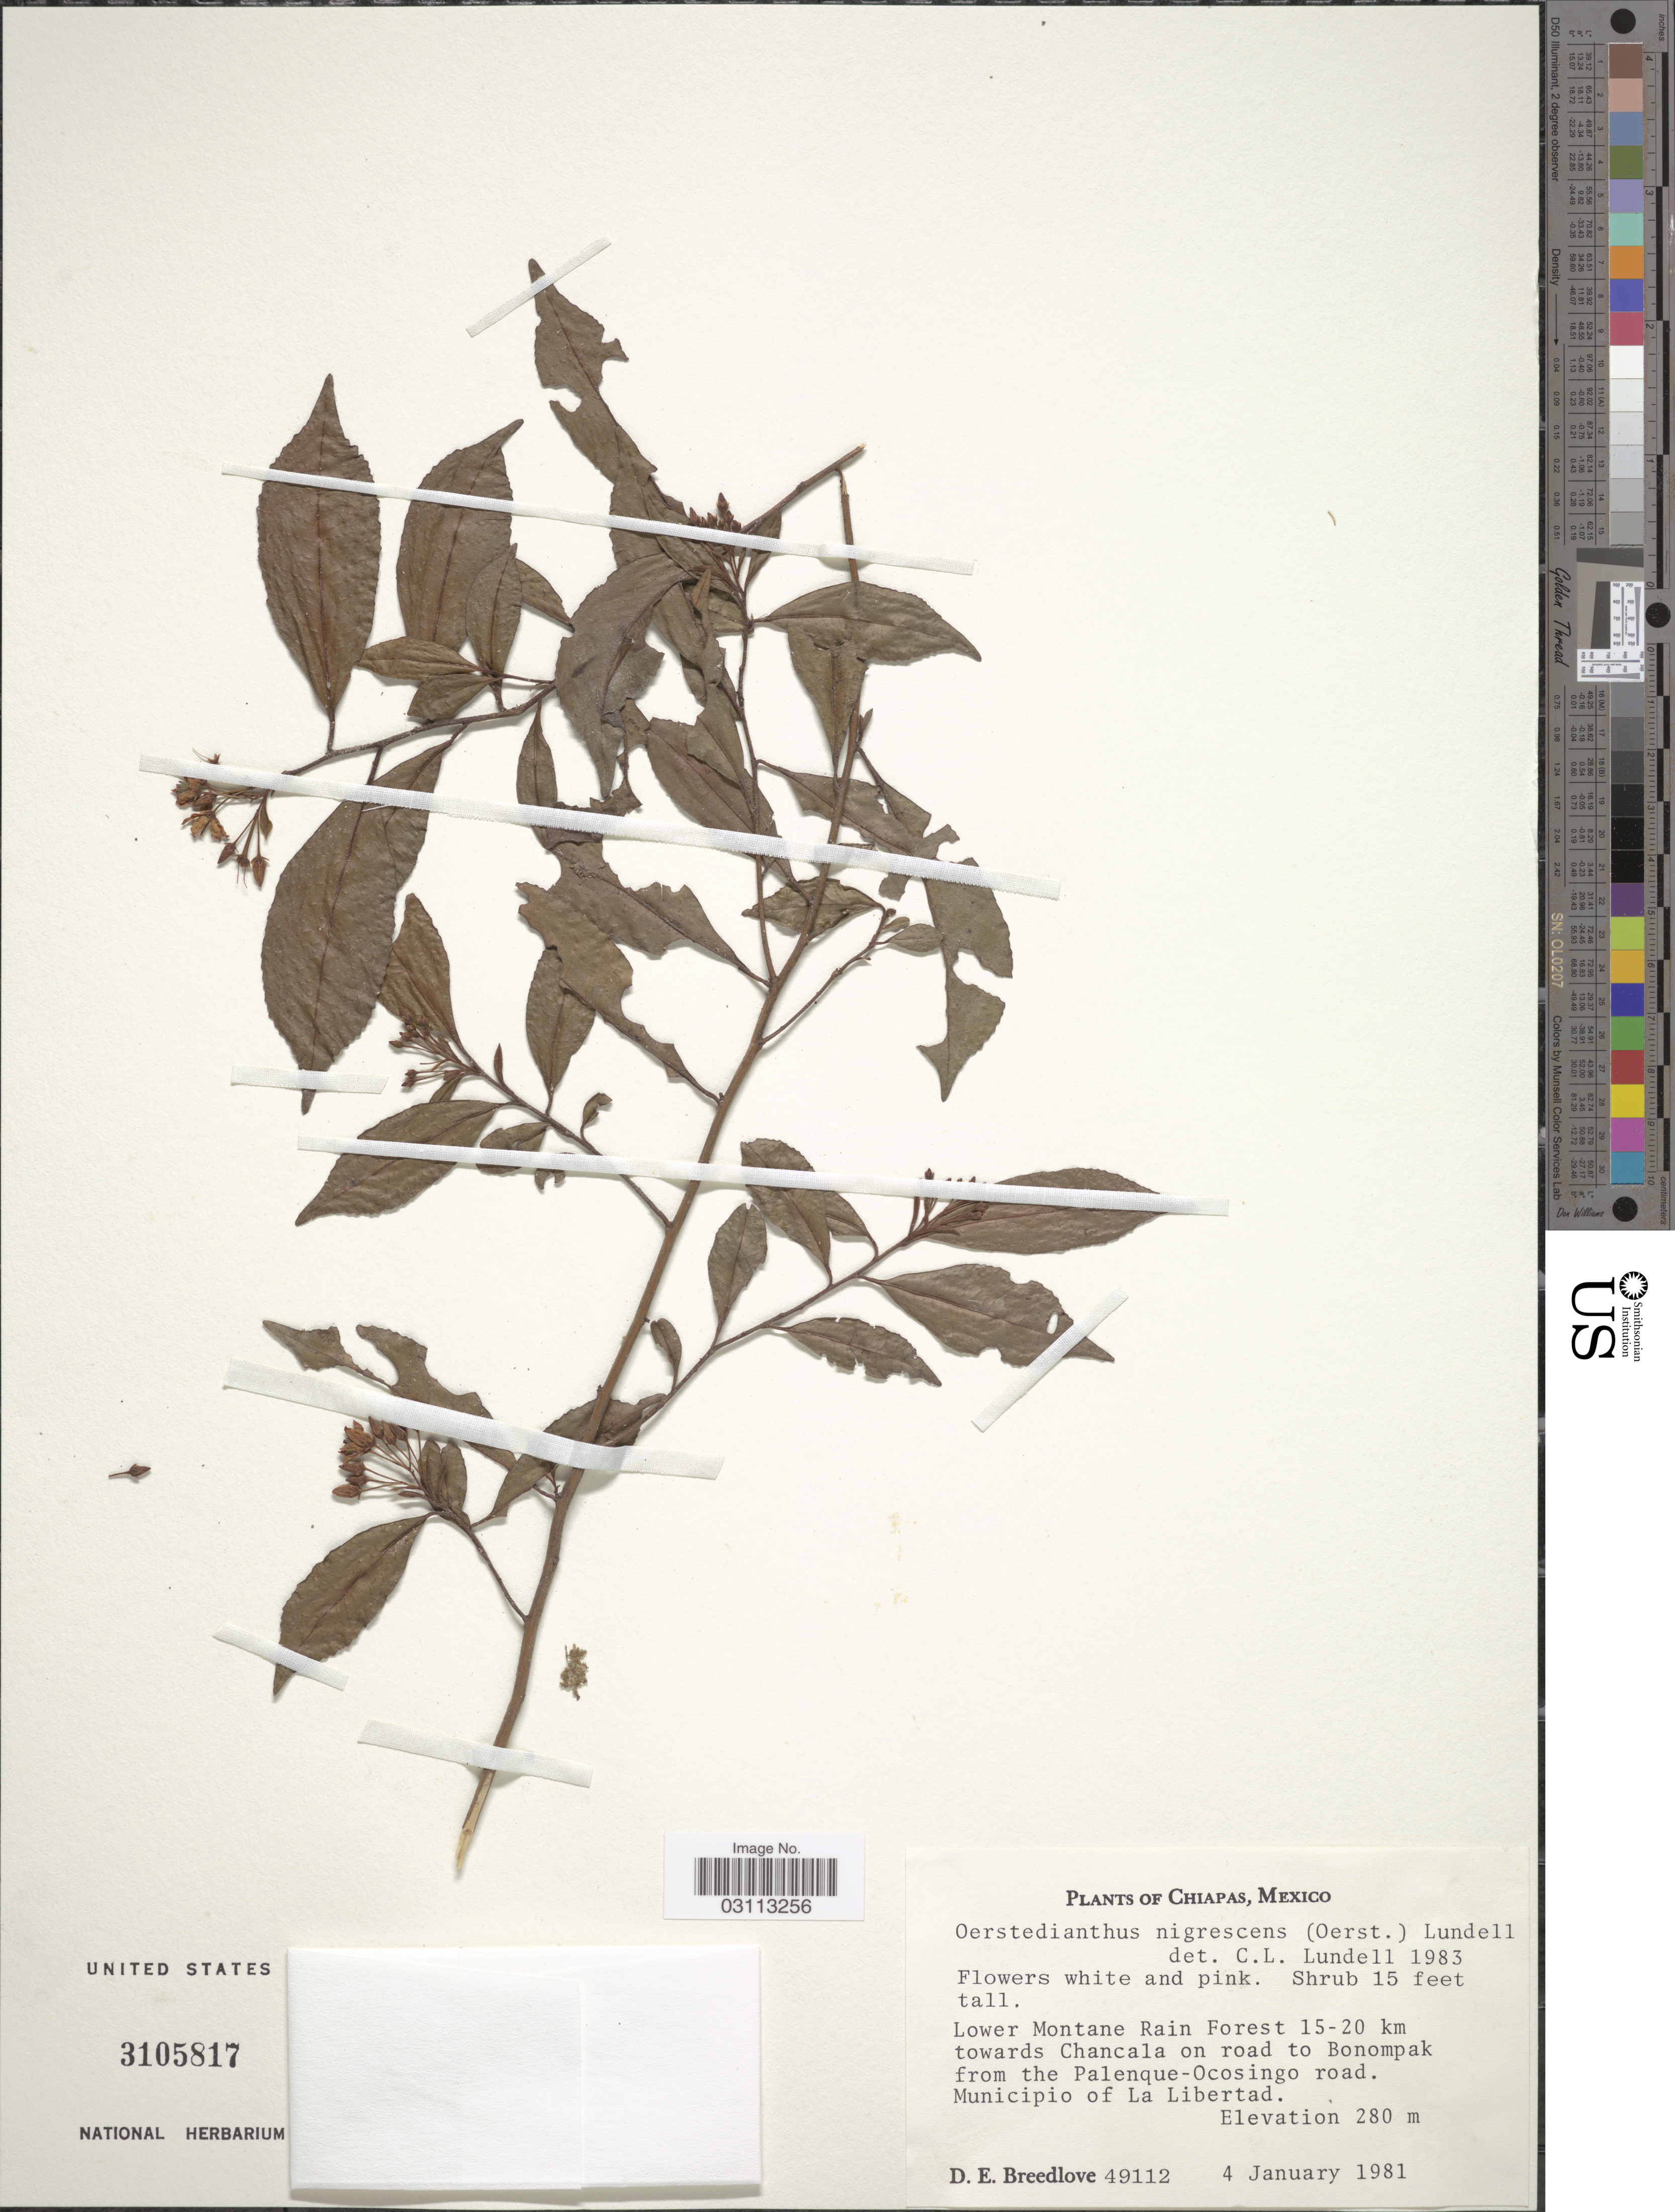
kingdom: Plantae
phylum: Tracheophyta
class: Magnoliopsida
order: Ericales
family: Primulaceae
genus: Oerstedianthus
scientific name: Oerstedianthus nigrescens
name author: (Oerst.) Lundell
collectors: D. E. Breedlove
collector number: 49112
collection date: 1981-01-04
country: Mexico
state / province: Chiapas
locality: Lower Montane Rain Forest 15-20 km towards Chancala on road to Bonompak from the Palenque-Ocosingo road. Municipio of La Libertad.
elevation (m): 280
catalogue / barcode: US 3105817